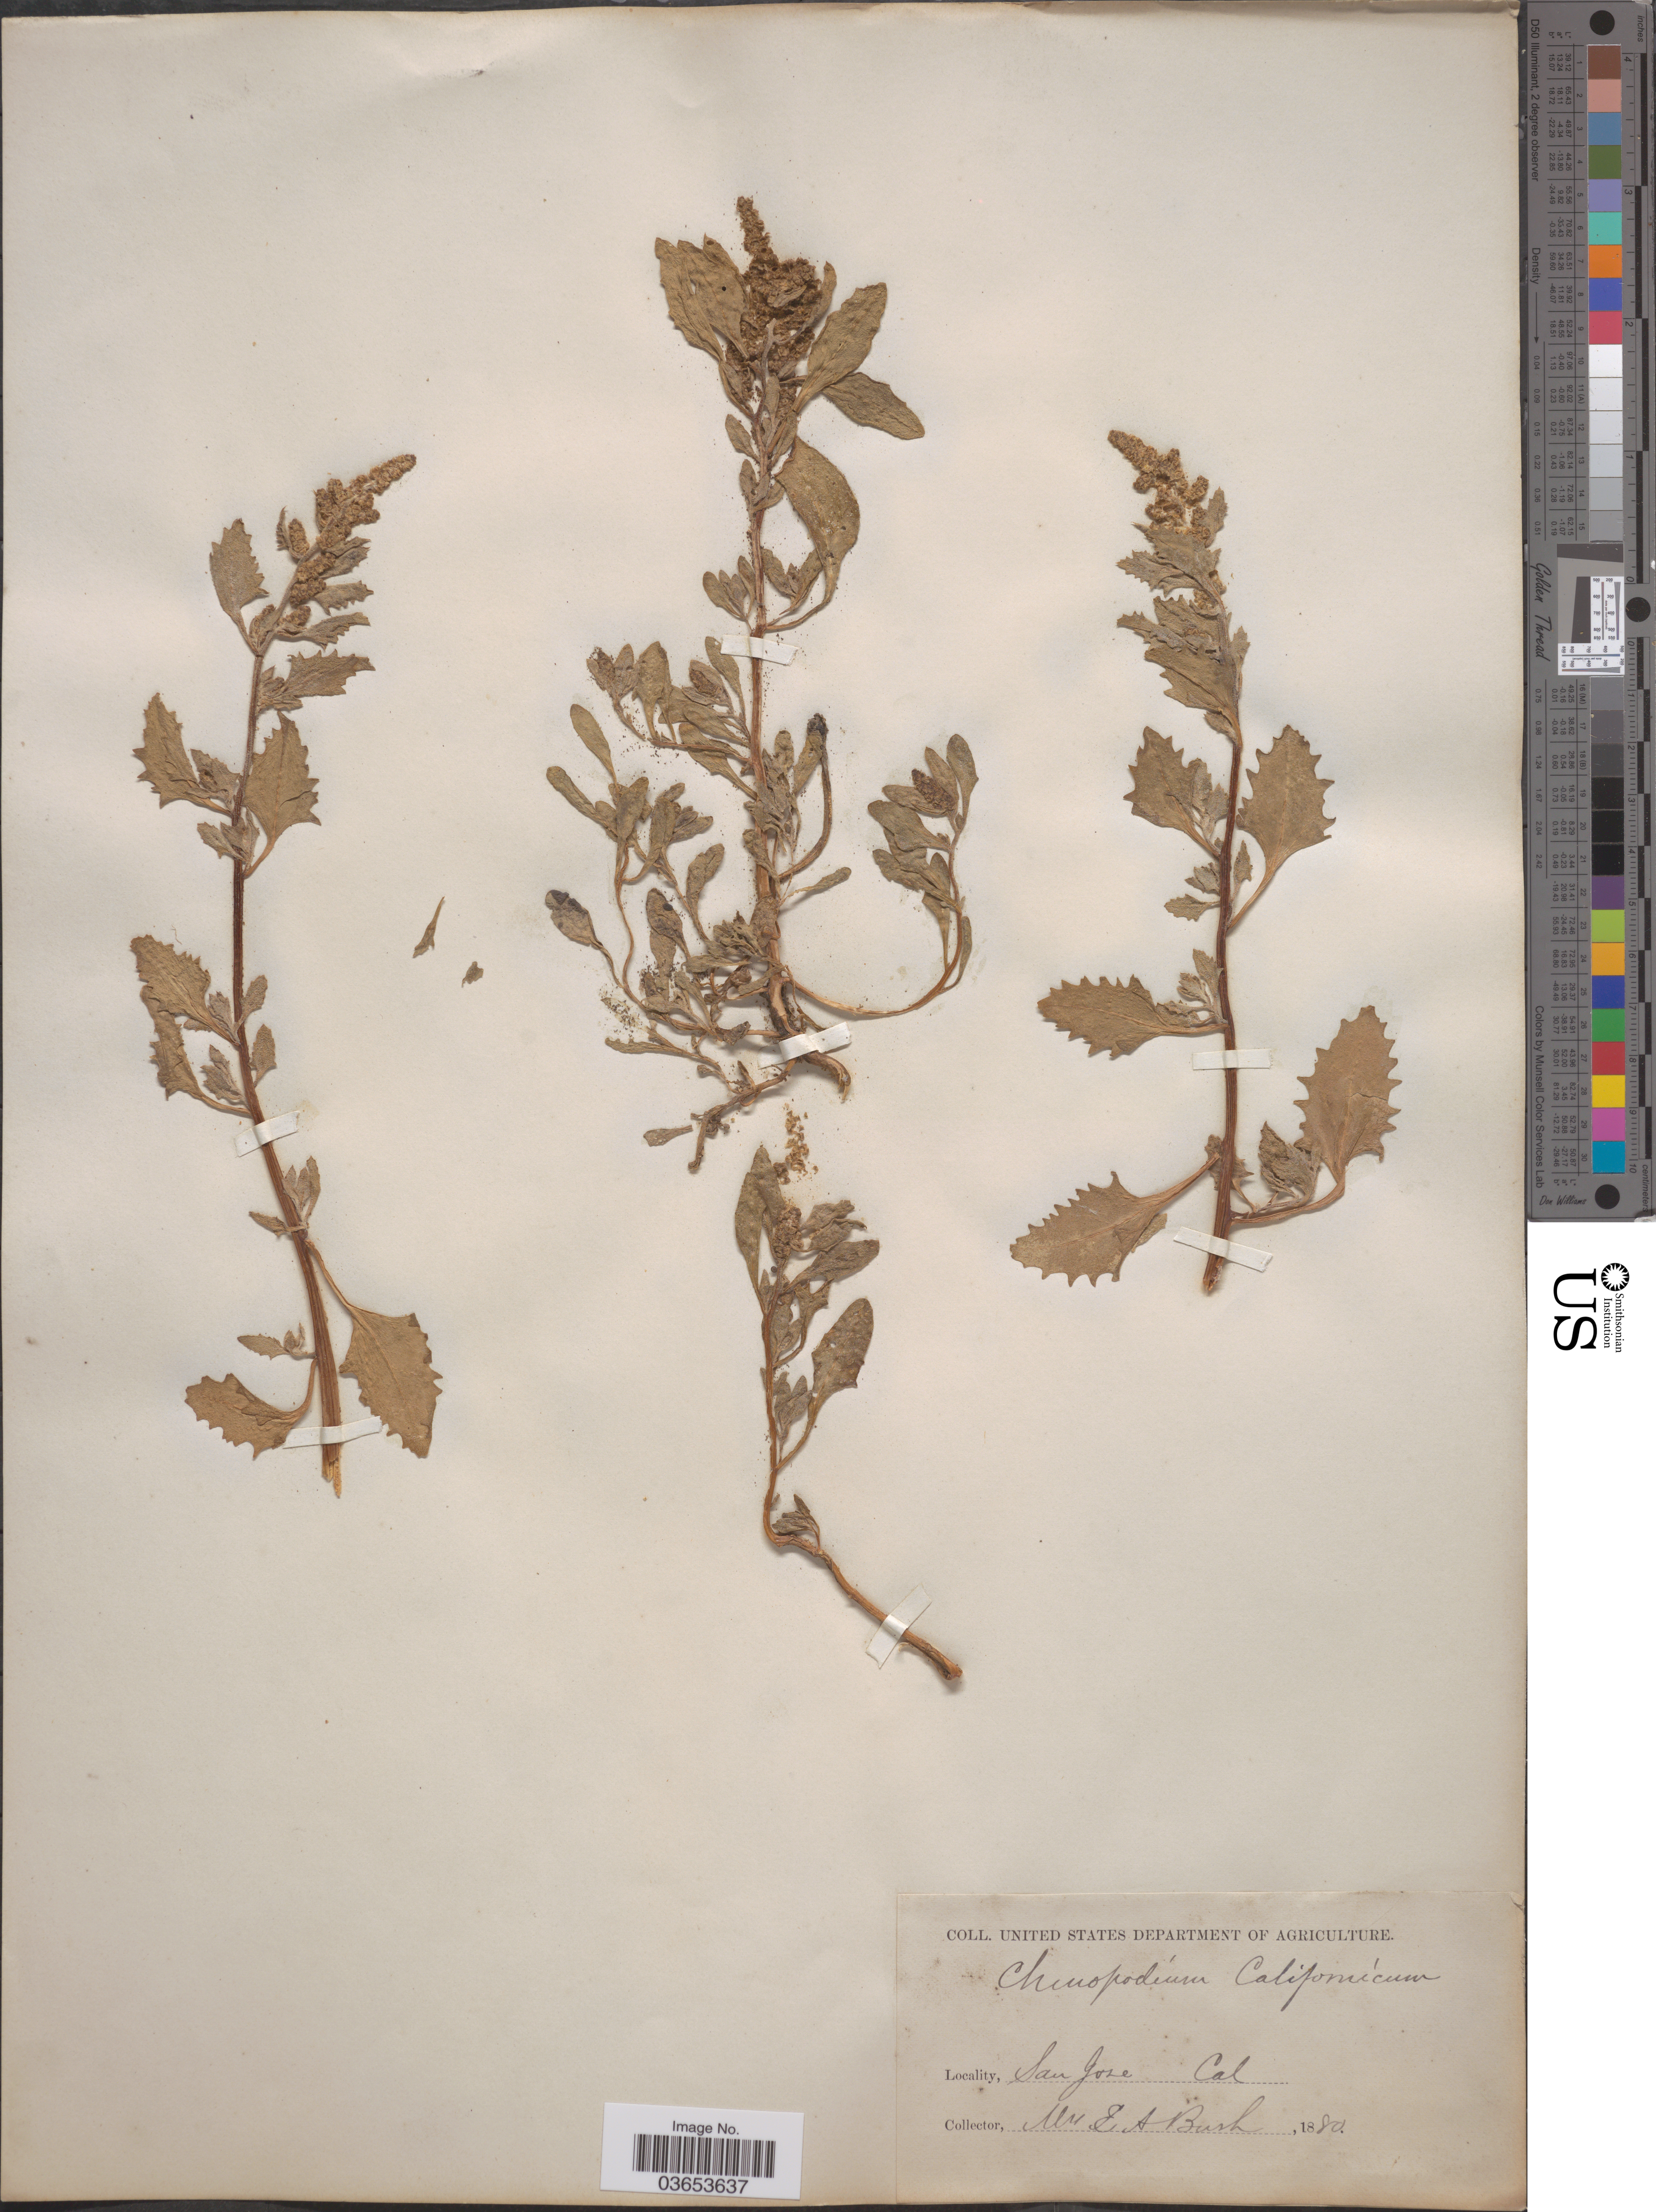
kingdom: Plantae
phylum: Tracheophyta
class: Magnoliopsida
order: Caryophyllales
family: Amaranthaceae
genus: Chenopodium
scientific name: Chenopodium murale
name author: L.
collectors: E. Bush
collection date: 1880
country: United States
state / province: California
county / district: Santa Clara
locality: San Jose.